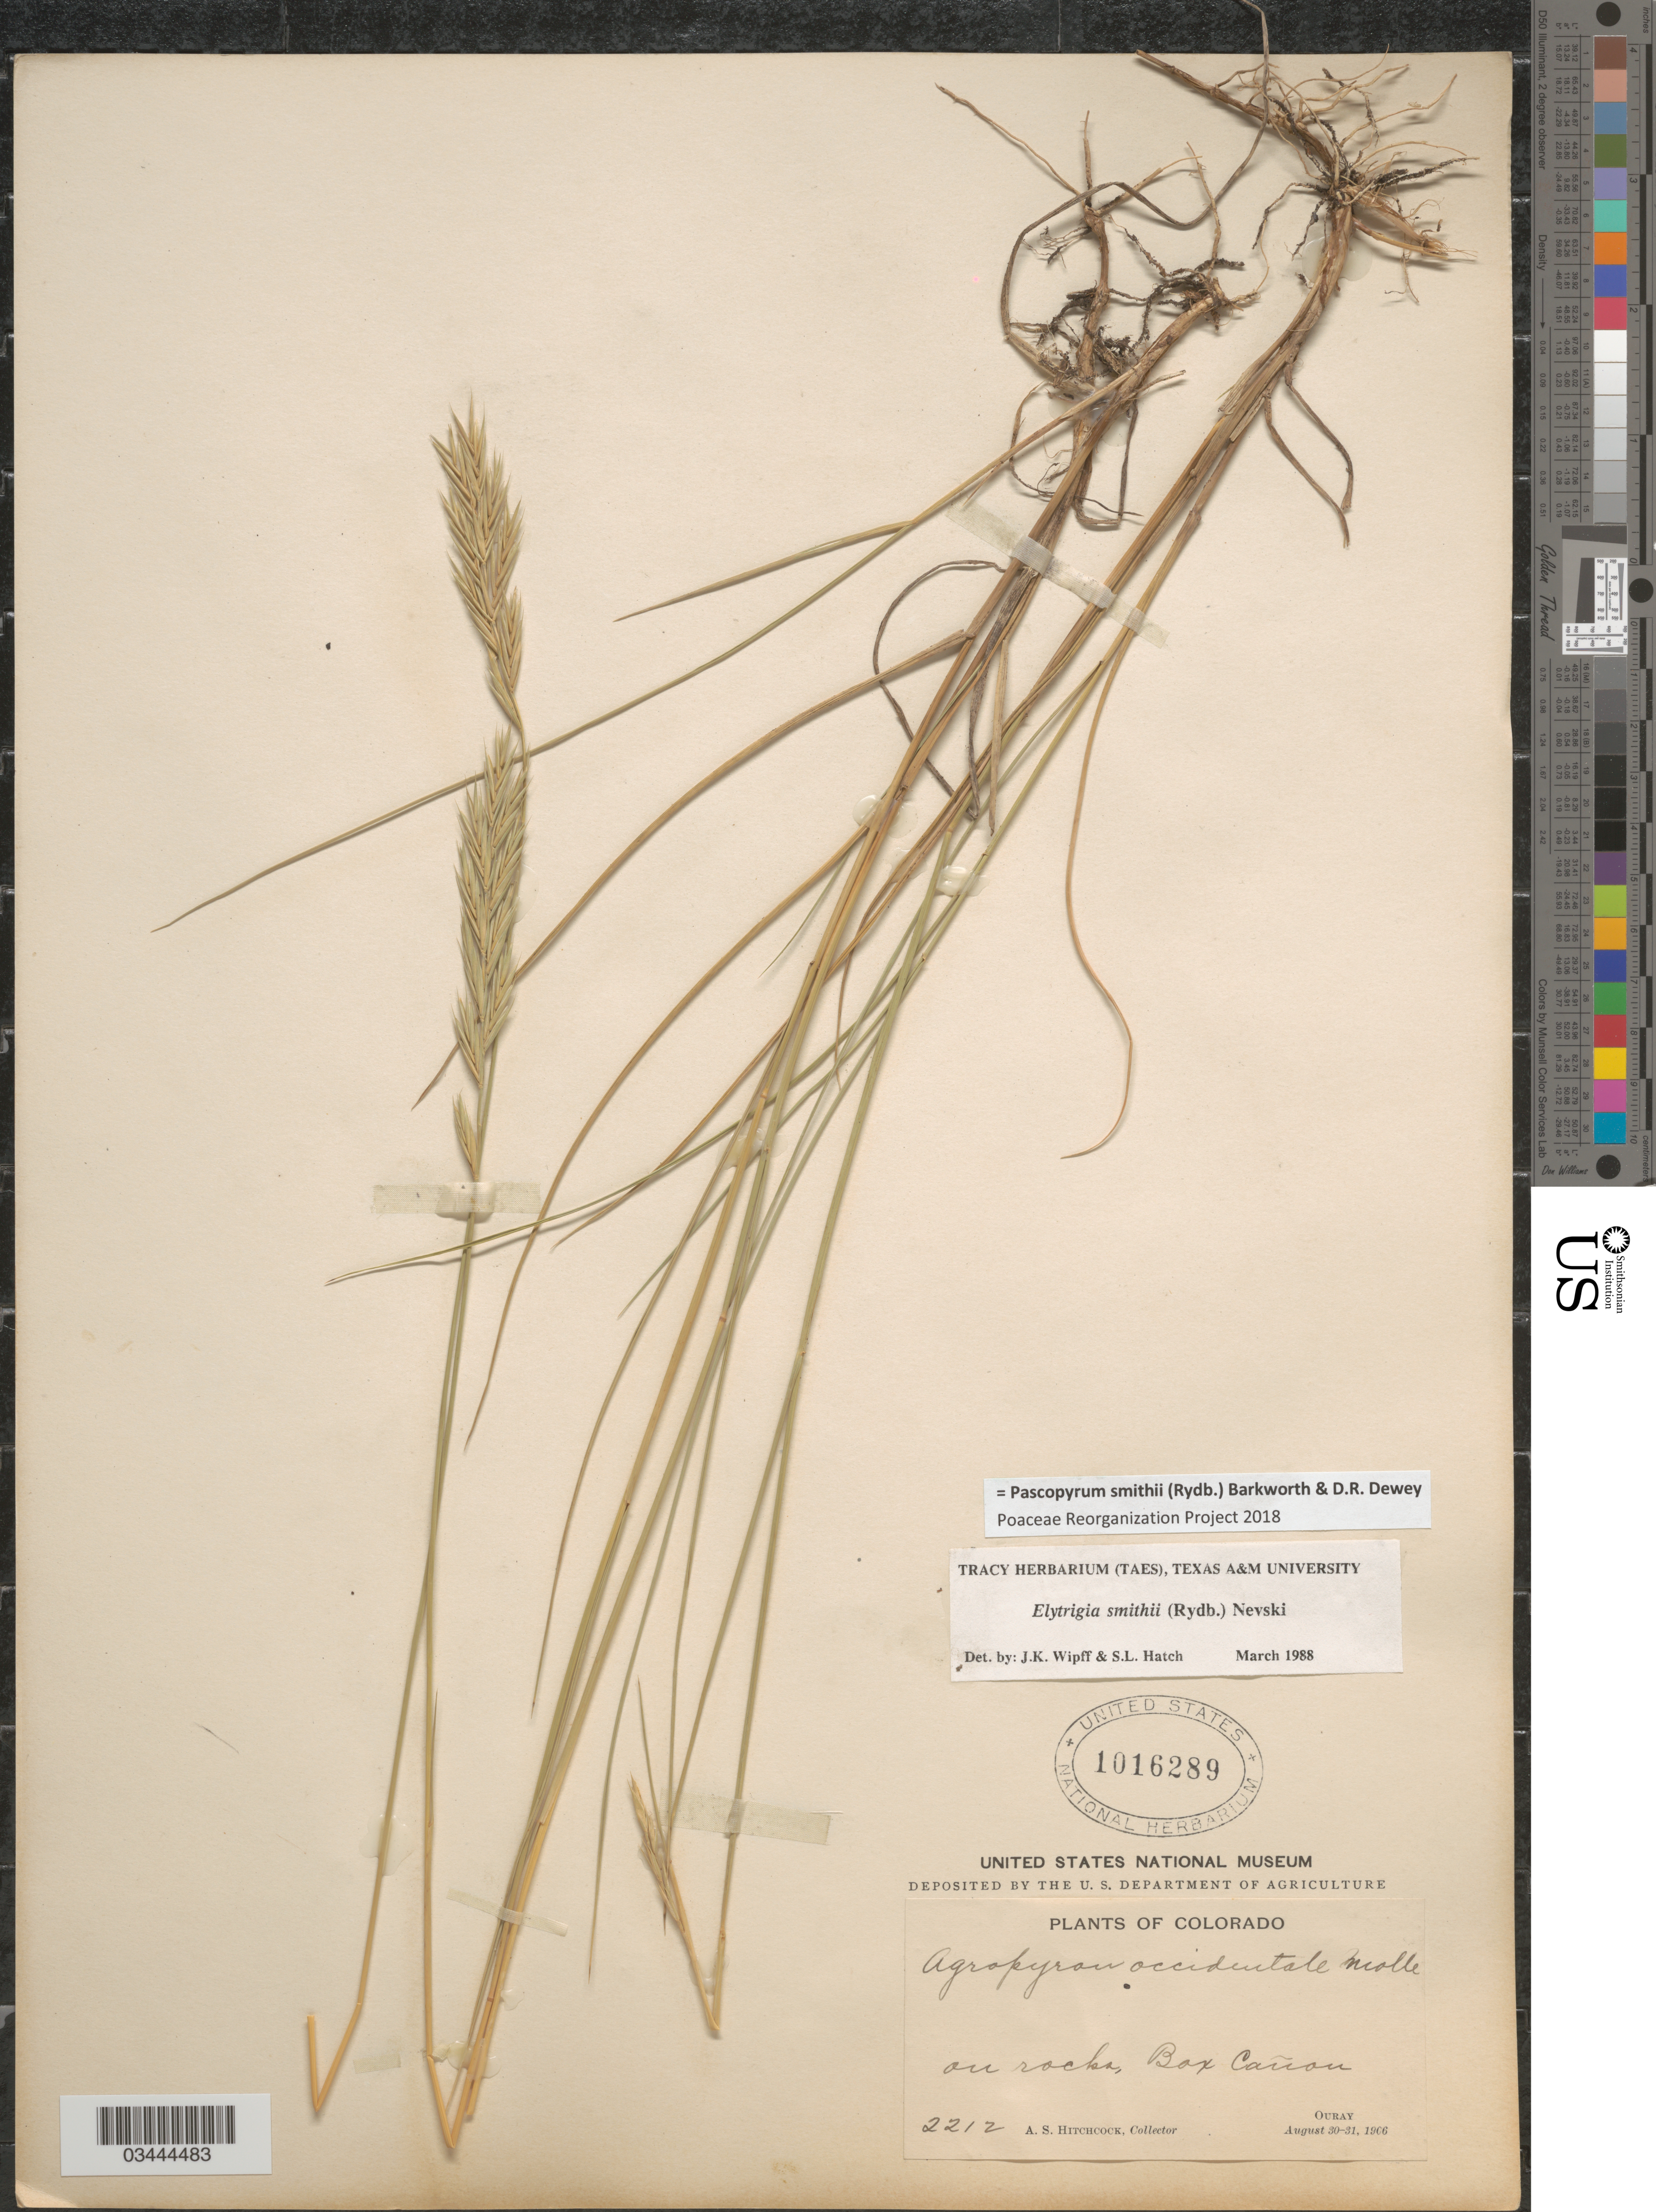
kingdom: Plantae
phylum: Tracheophyta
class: Liliopsida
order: Poales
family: Poaceae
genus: Pascopyrum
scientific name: Pascopyrum smithii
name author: (Rydb.) Barkworth & Dewey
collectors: A. S. Hitchcock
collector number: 2213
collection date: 1906-08-30/1906-08-31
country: United States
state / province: Colorado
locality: Box Cañon. Ouray.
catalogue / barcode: US 1016289